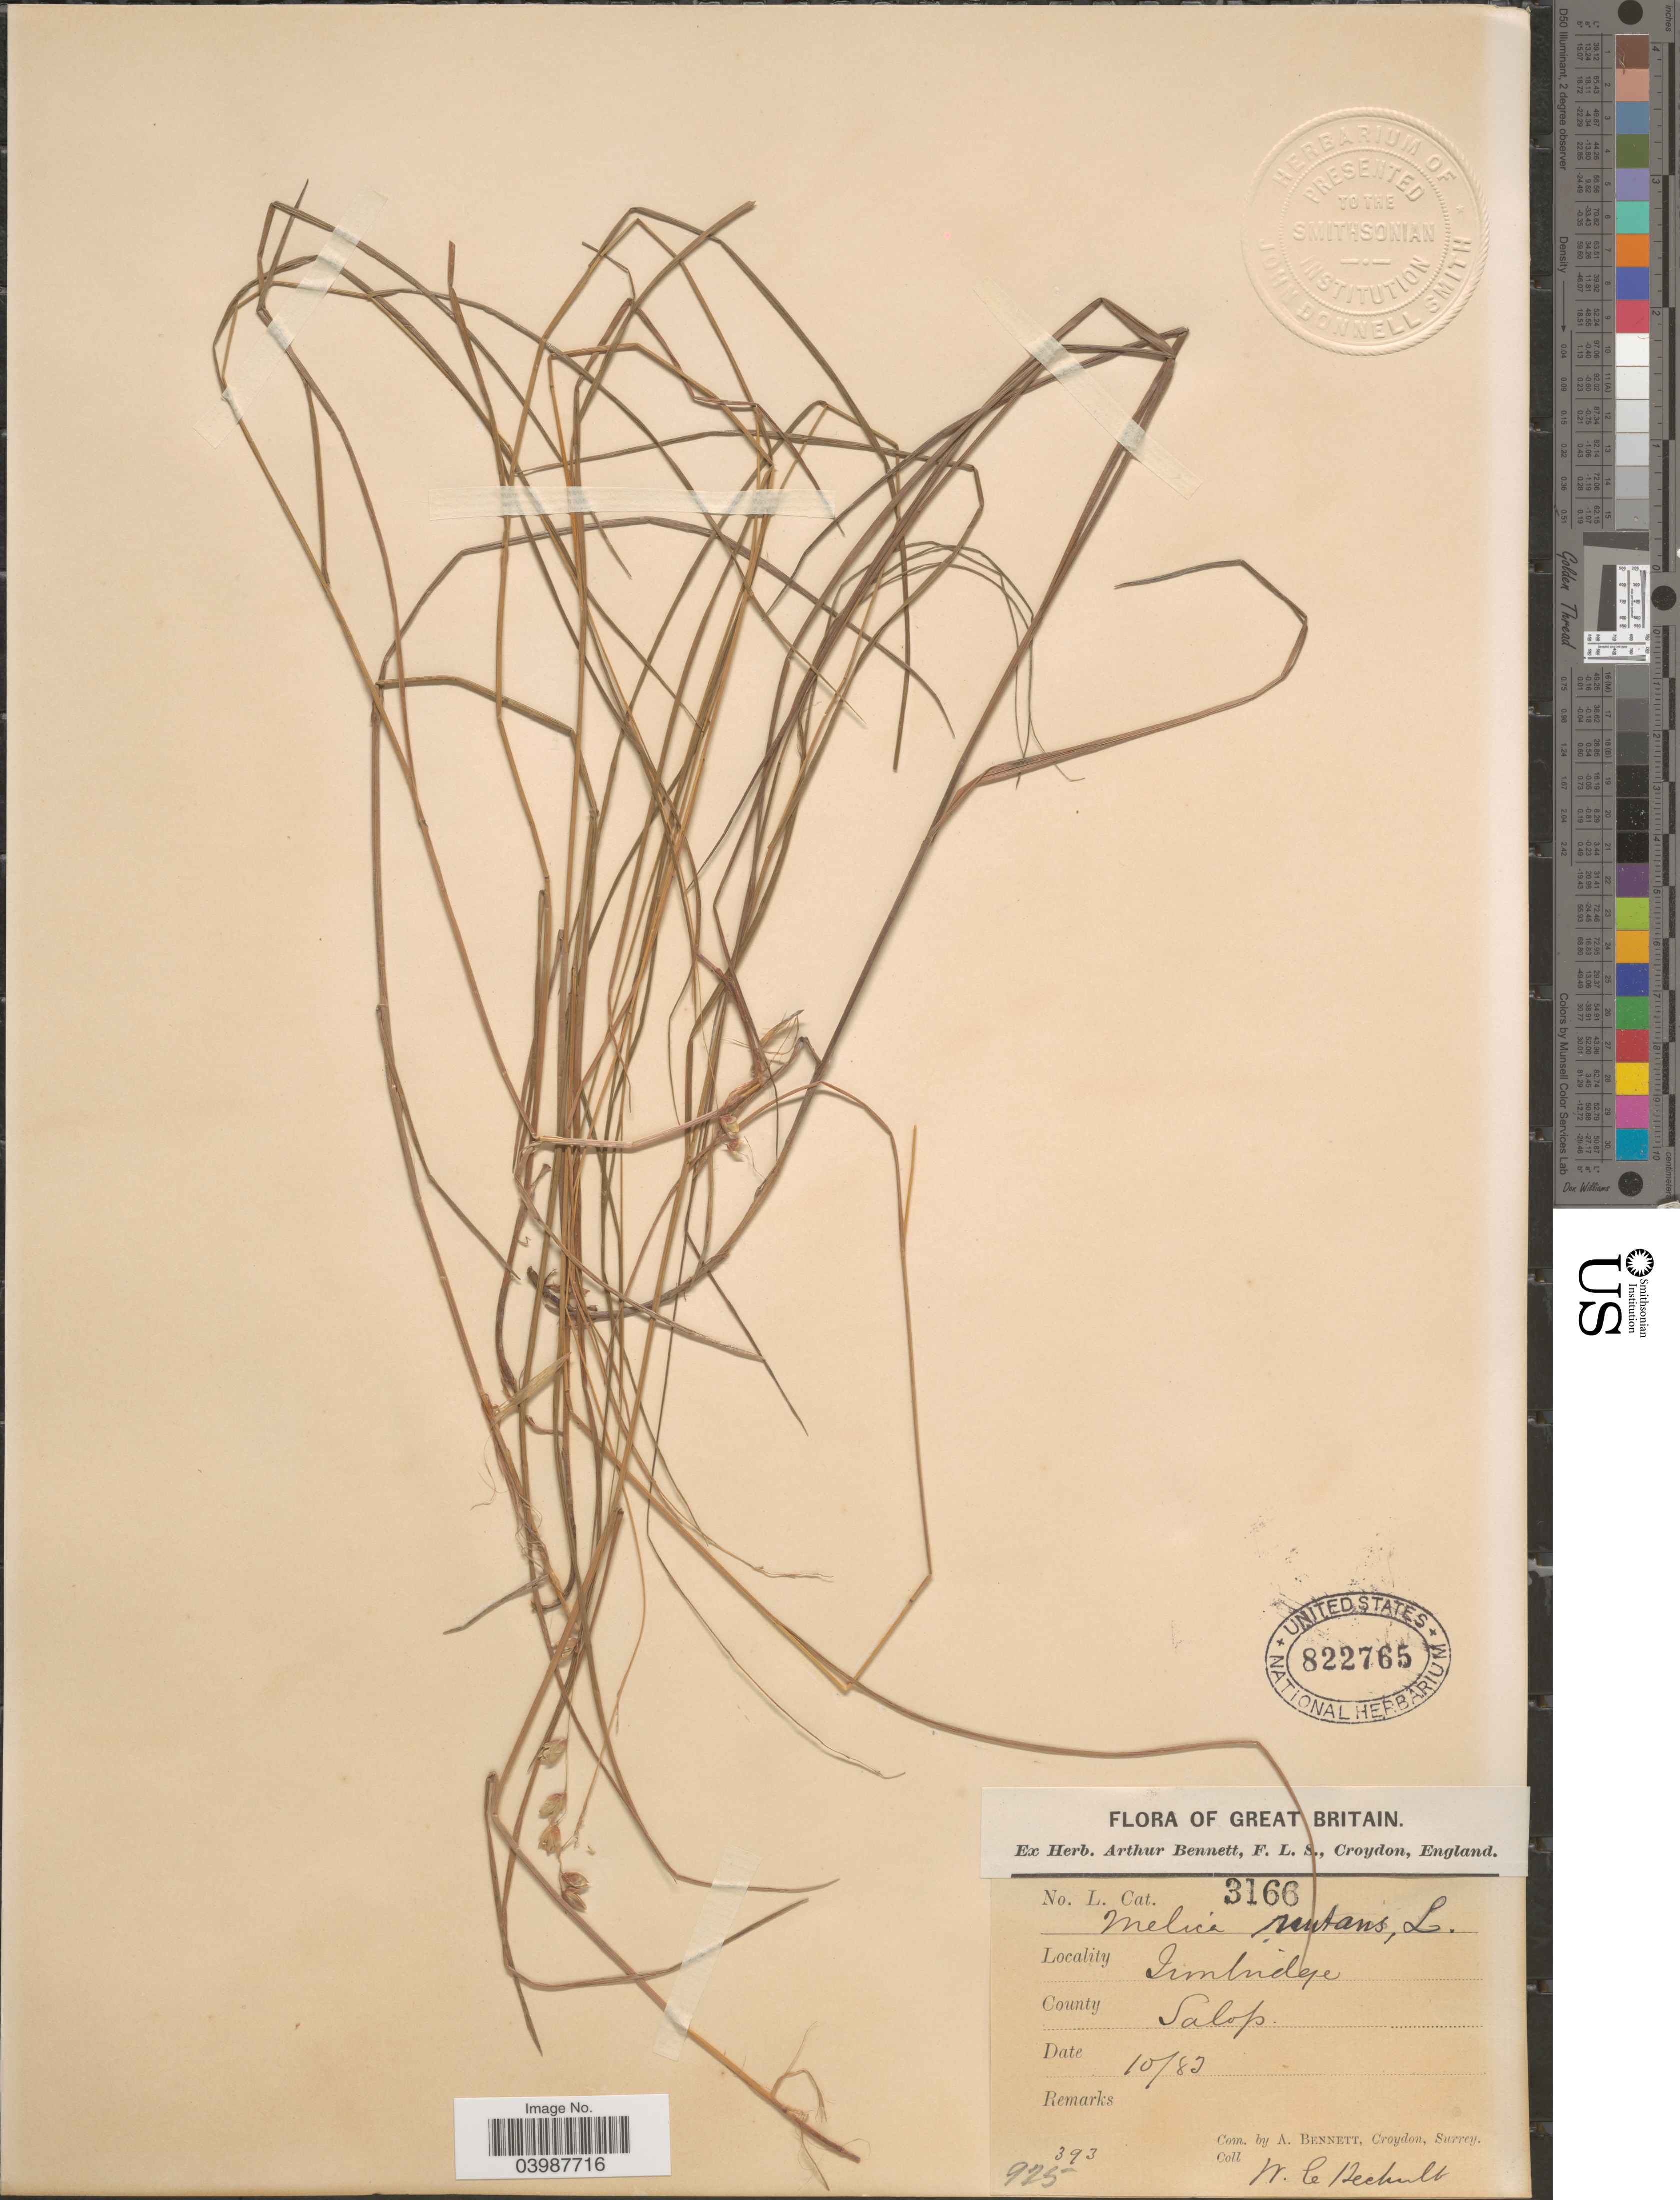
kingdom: Plantae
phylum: Tracheophyta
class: Liliopsida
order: Poales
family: Poaceae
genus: Melica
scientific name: Melica nutans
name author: L.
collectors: W. Bechult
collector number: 925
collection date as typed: Transcribed d/m/y: /10/83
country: United Kingdom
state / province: England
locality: Great Britain. Ironbridge. County Salop.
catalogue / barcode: US 822765